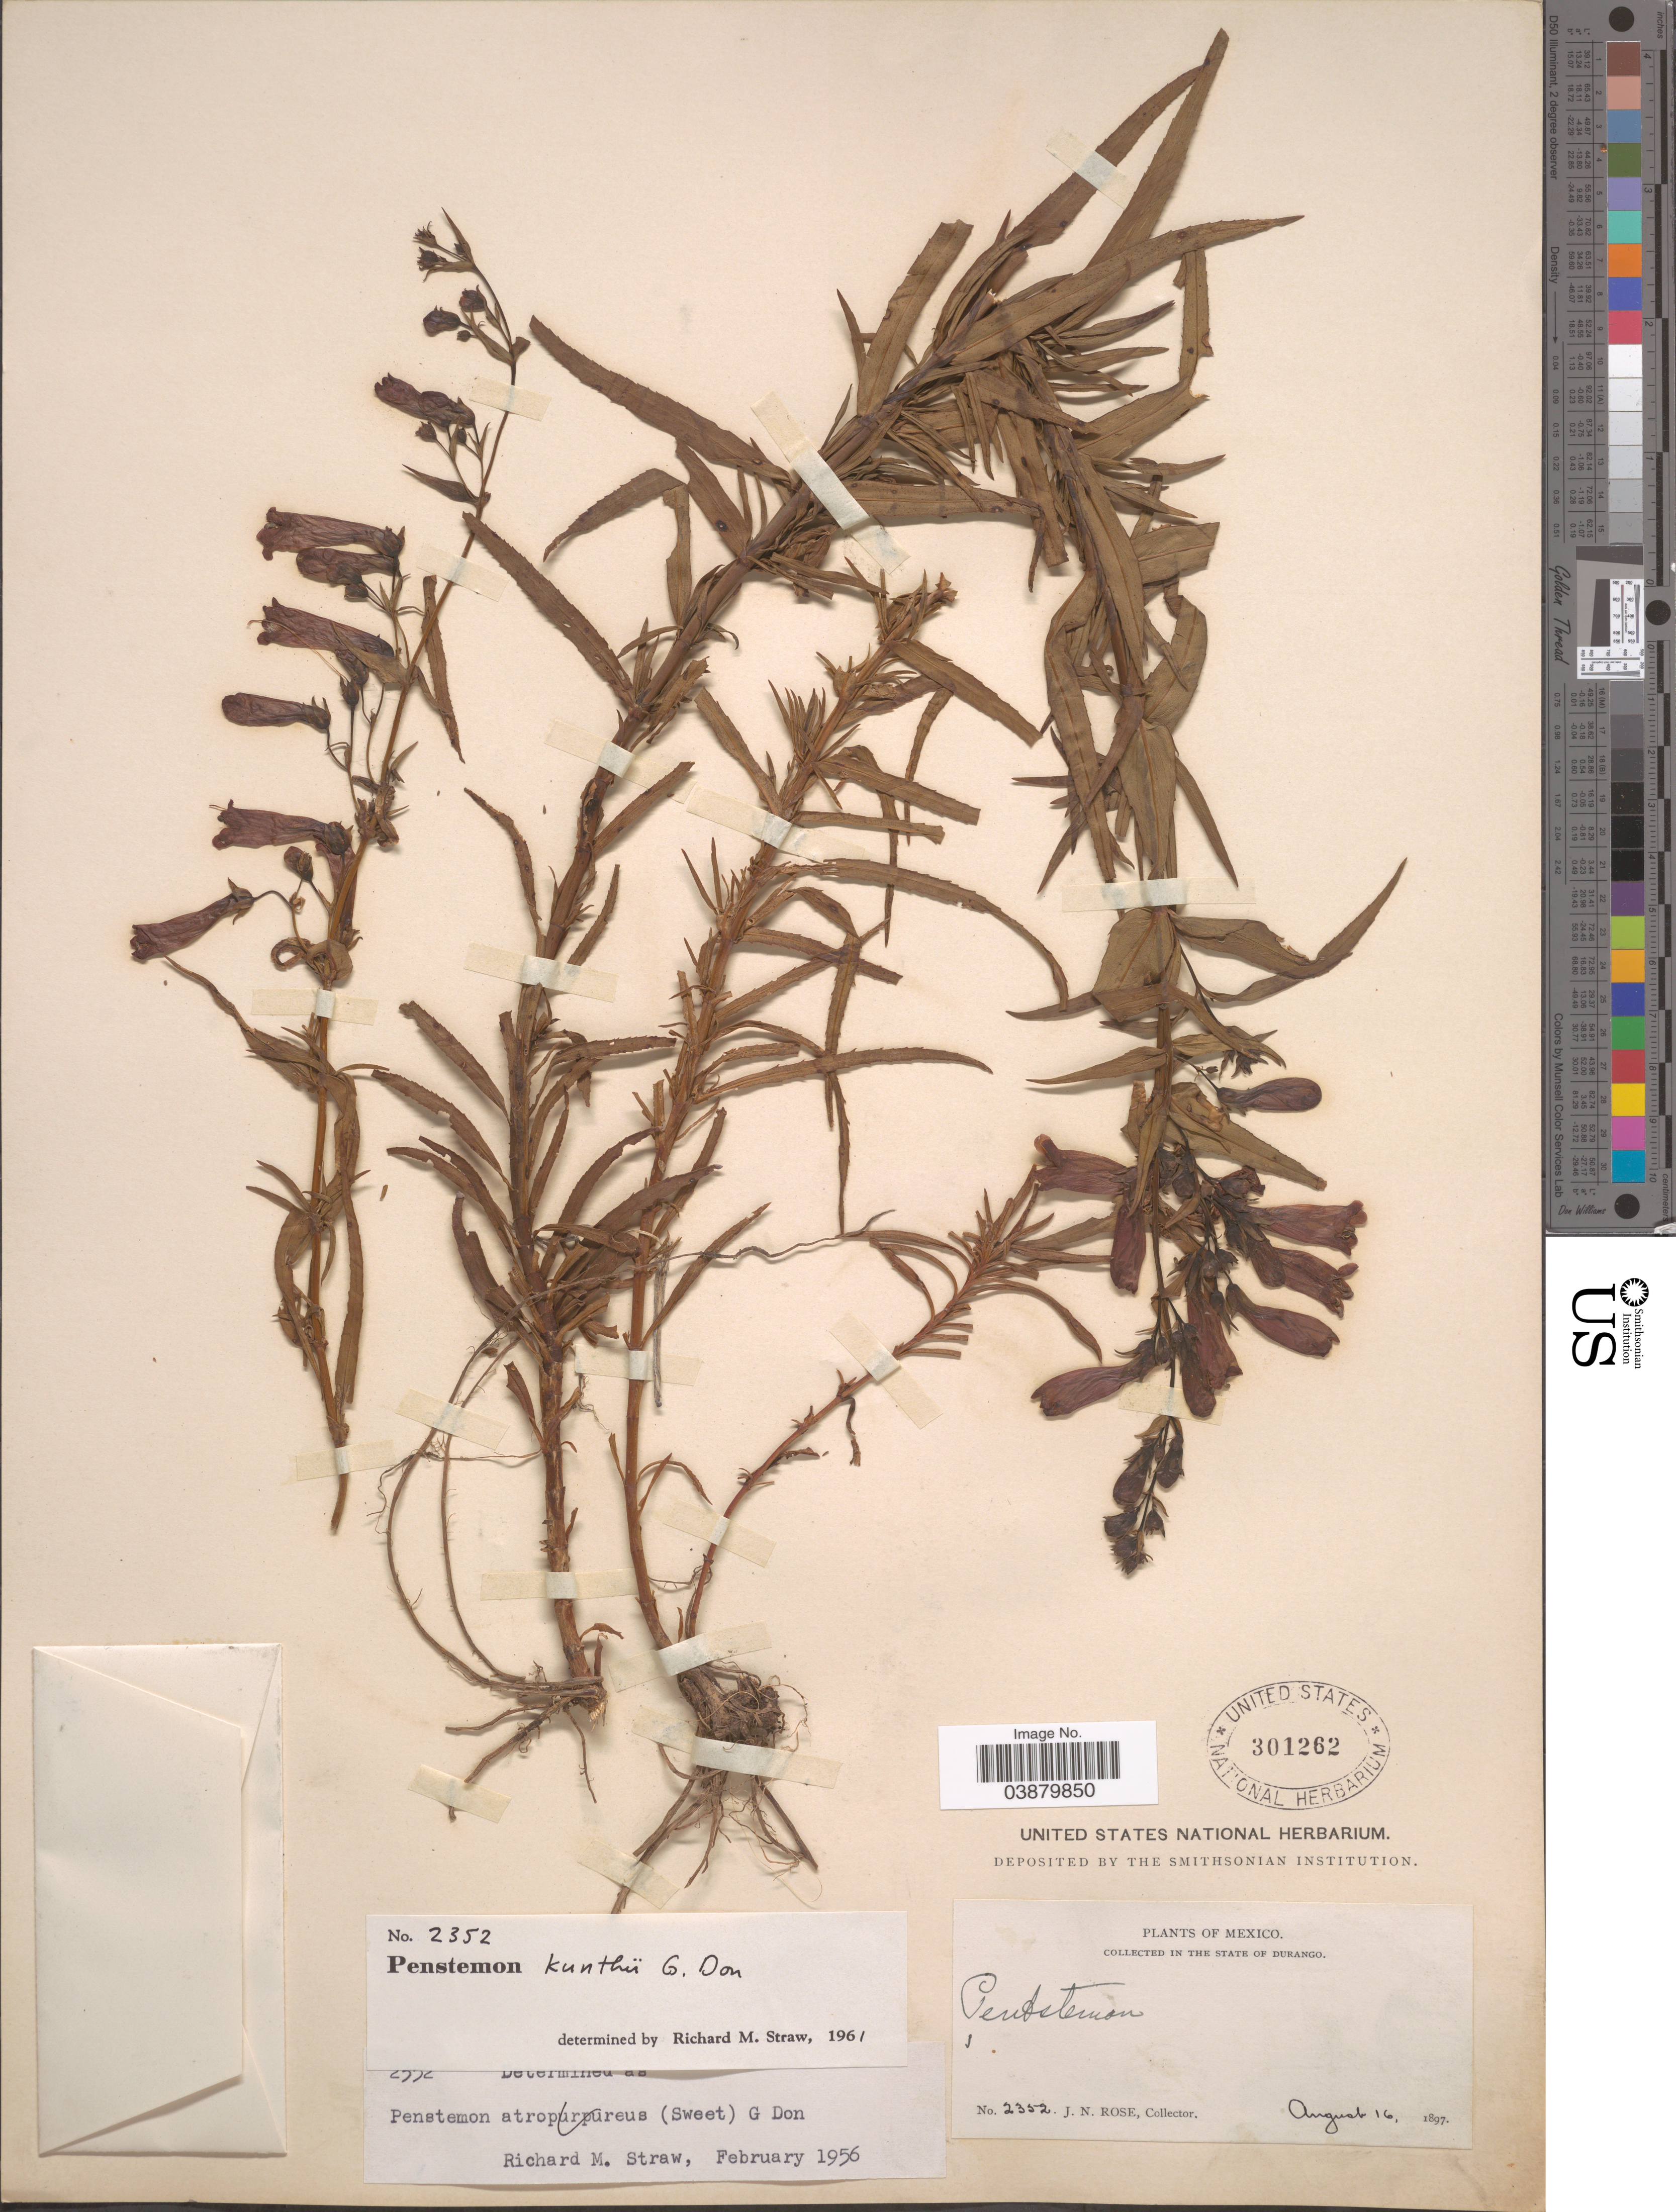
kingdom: Plantae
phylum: Tracheophyta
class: Magnoliopsida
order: Lamiales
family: Plantaginaceae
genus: Penstemon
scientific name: Penstemon kunthii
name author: G. Don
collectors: J. N. Rose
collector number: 2352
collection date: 1897-08-16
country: Mexico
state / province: Durango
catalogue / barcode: US 301262